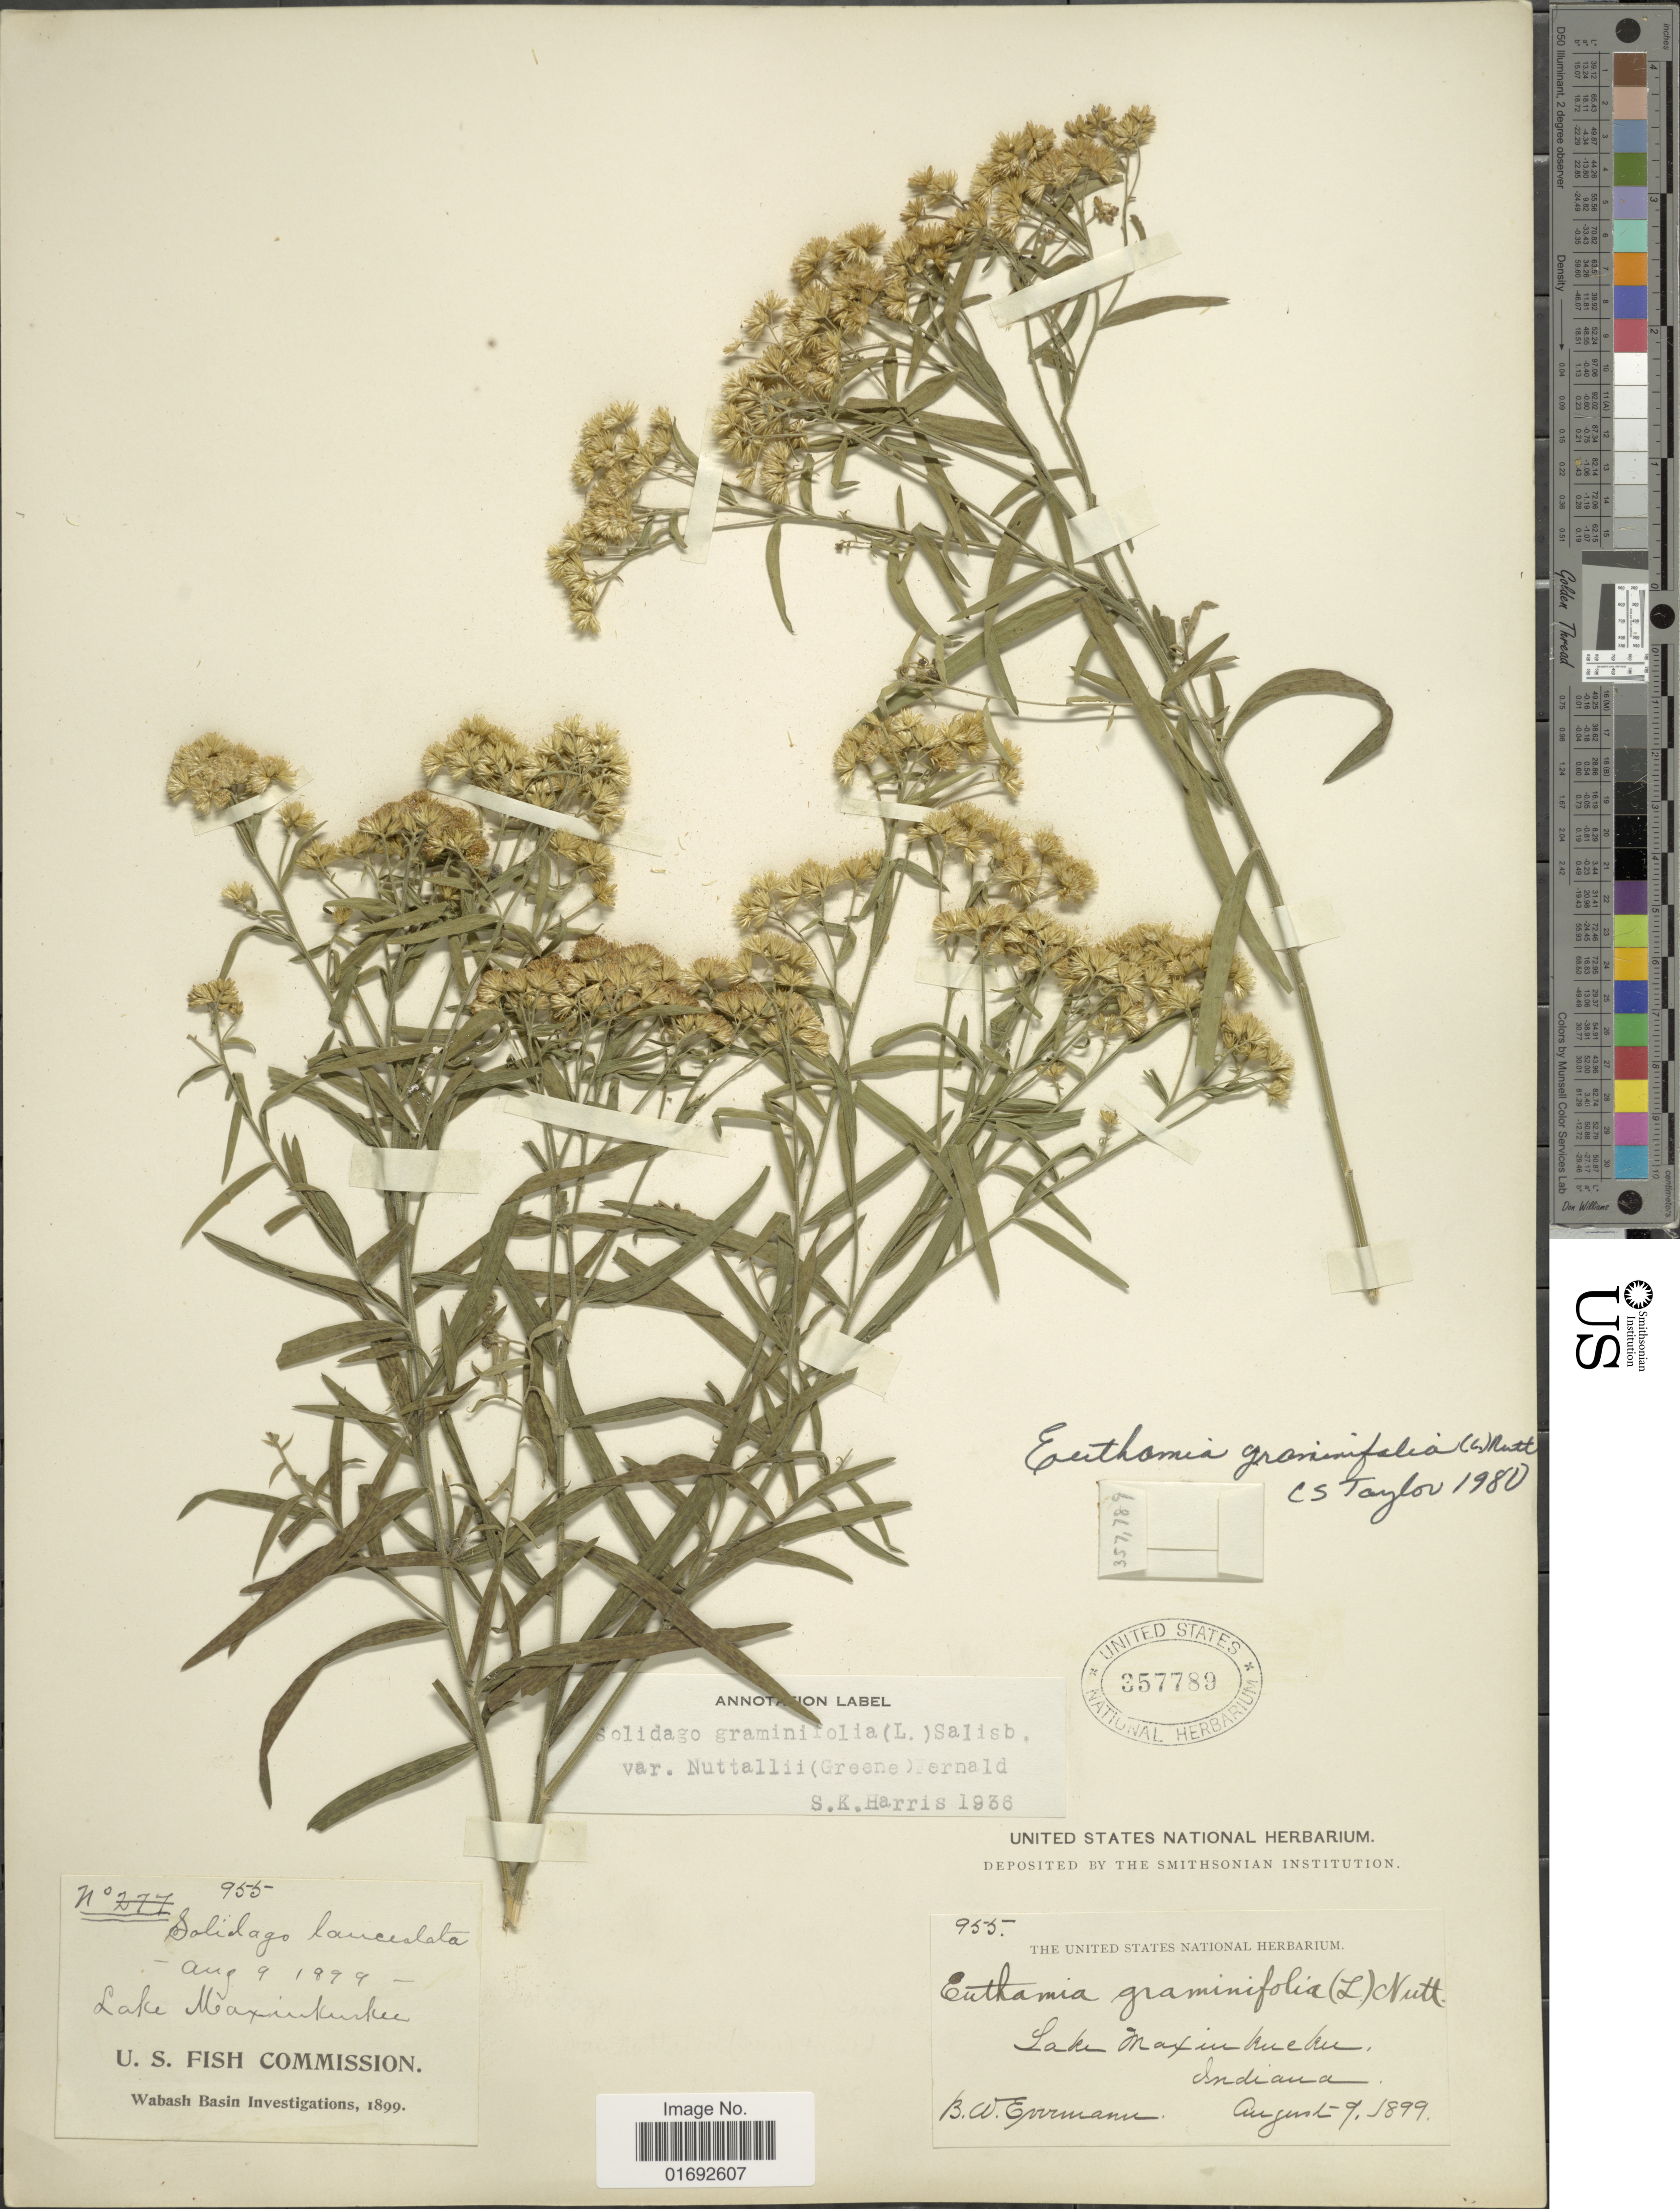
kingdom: Plantae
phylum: Tracheophyta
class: Magnoliopsida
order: Asterales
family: Asteraceae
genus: Euthamia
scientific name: Euthamia graminifolia var. nuttalii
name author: (S.W. Greene) W. Stone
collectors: B. W. Evermann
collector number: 955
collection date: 1899-08-09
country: United States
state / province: Indiana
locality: Lake Maxinkuckee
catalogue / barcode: US 357789